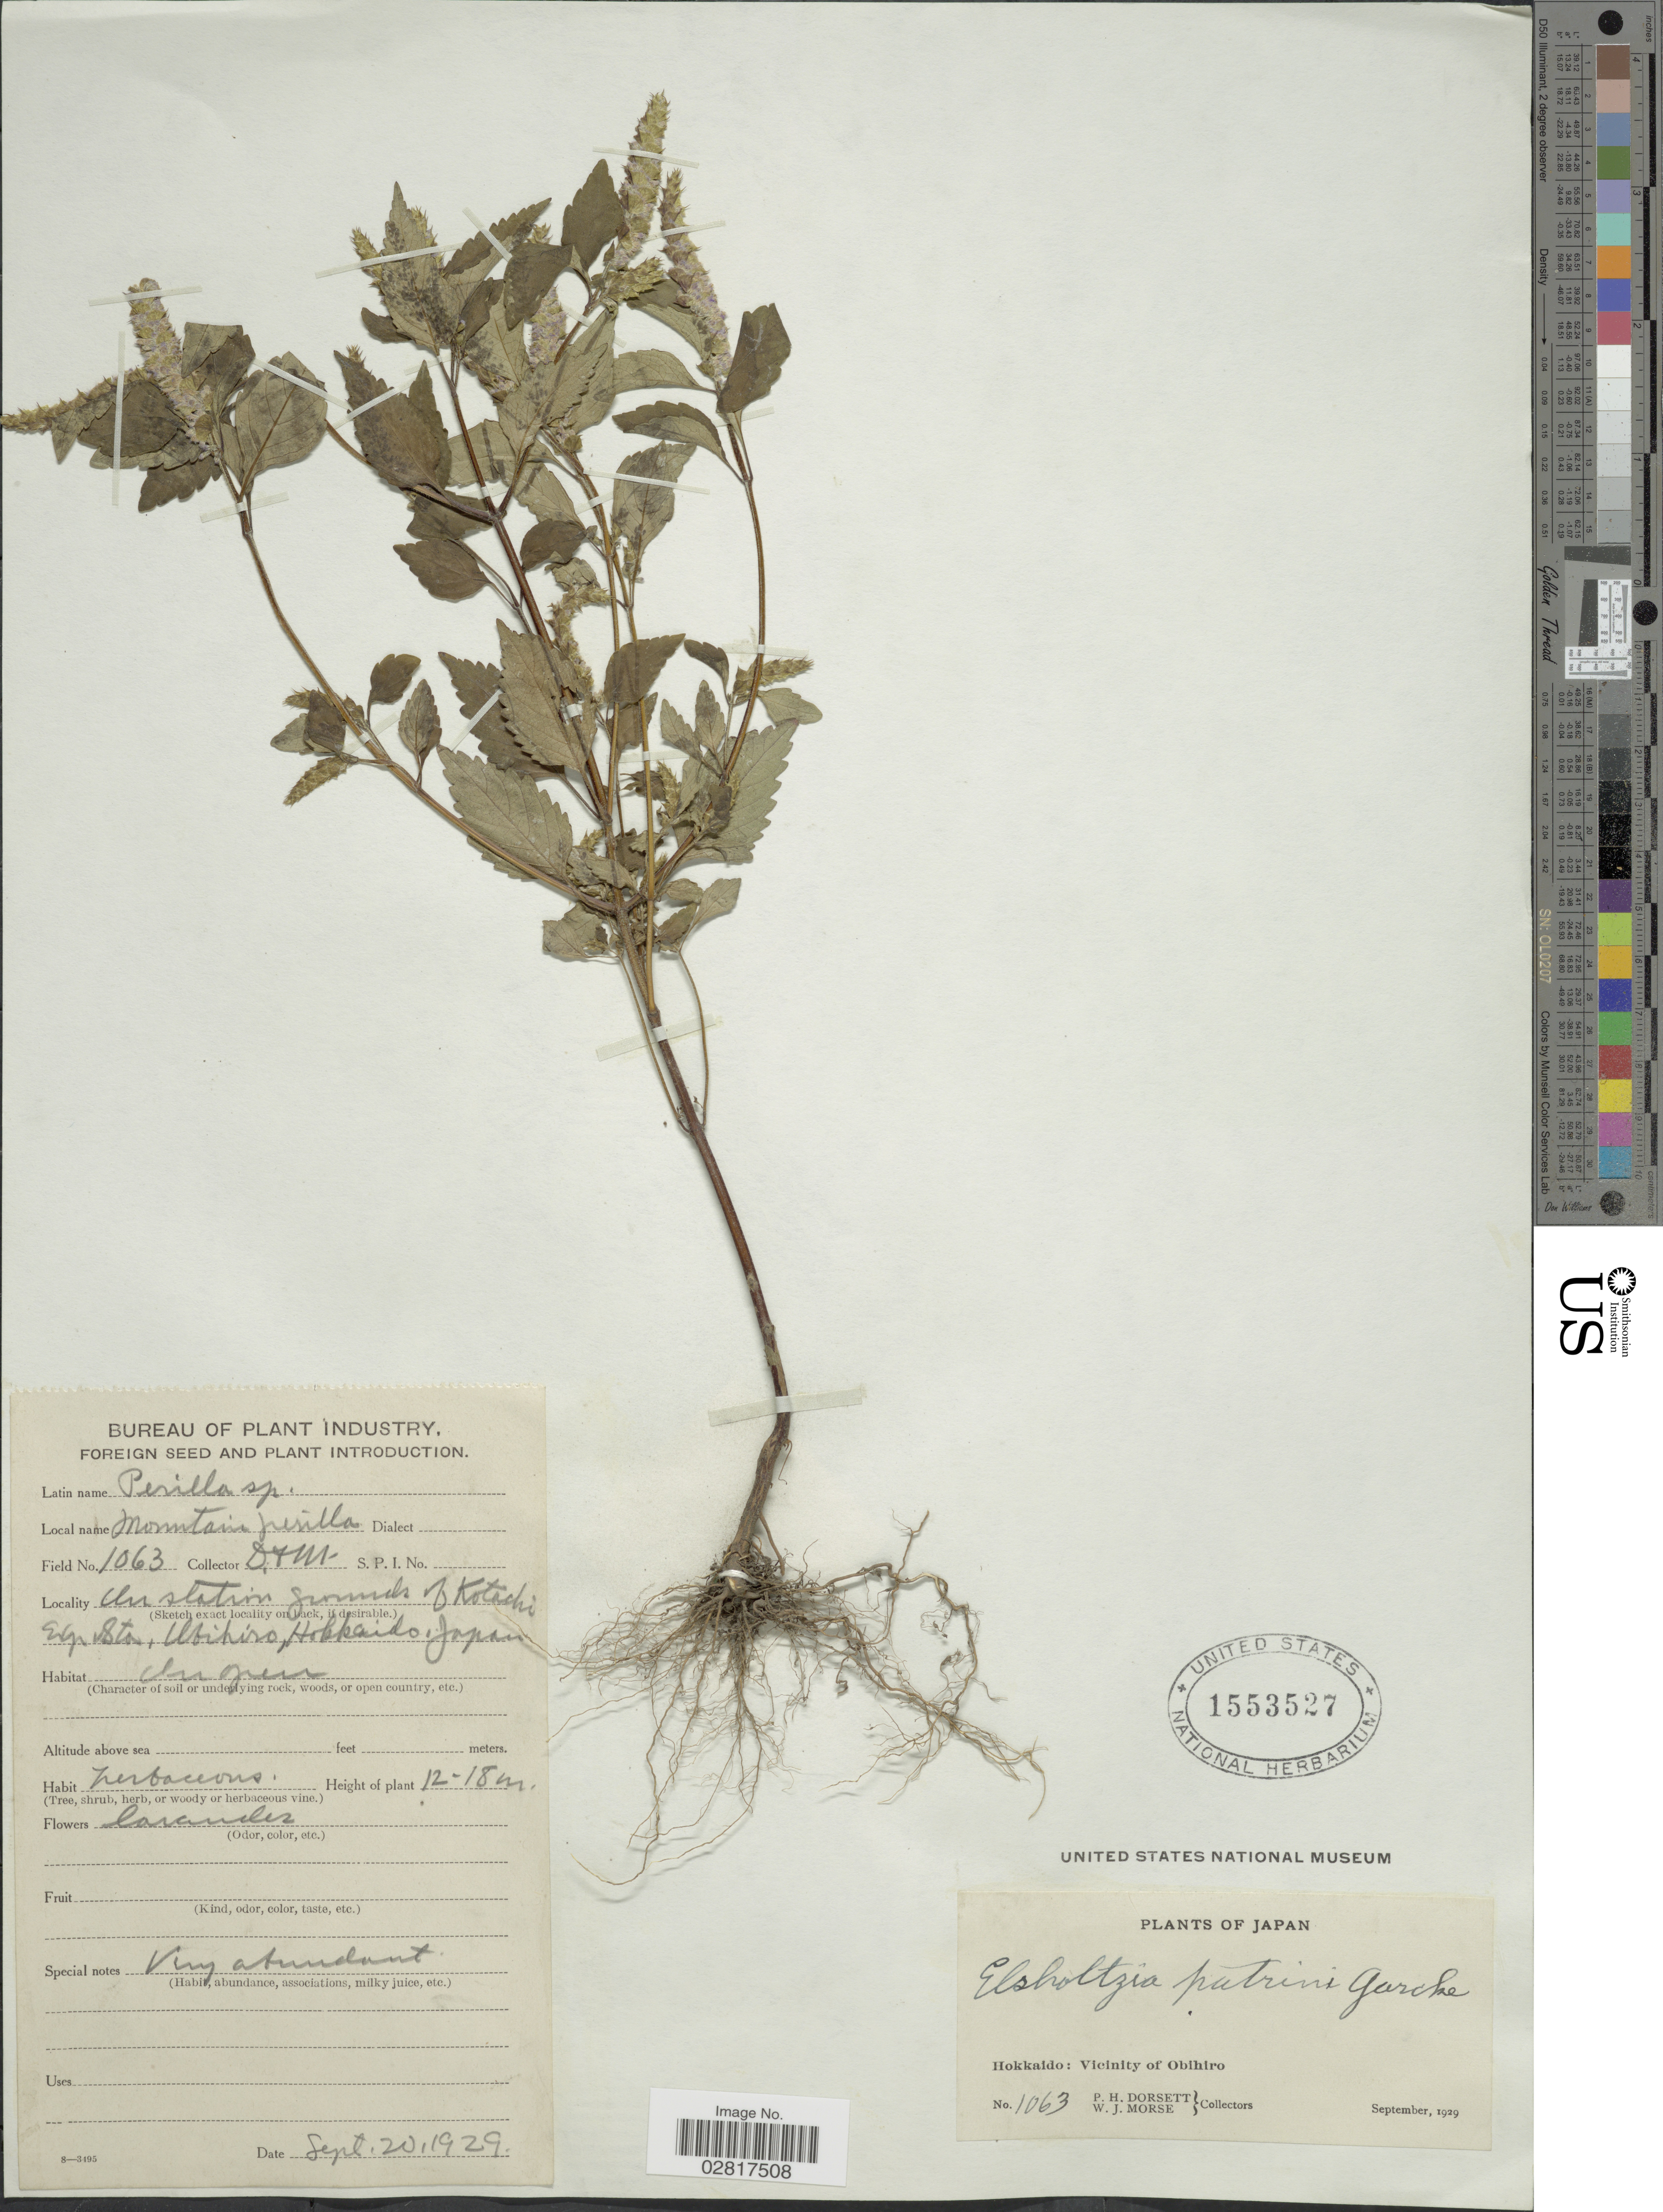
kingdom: Plantae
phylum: Tracheophyta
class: Magnoliopsida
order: Lamiales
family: Lamiaceae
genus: Elsholtzia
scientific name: Elsholtzia patrinii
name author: (Lepech.) Garcke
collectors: P. H. Dorsett & W. J. Morse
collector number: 1063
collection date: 1929-09-20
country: Japan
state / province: Hokkaidō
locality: Hokkaido: Vicinity of Obihiro, On station grounds of Kotachi Exp Sta, Ubihiro, Hokkaido.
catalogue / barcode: US 1553527